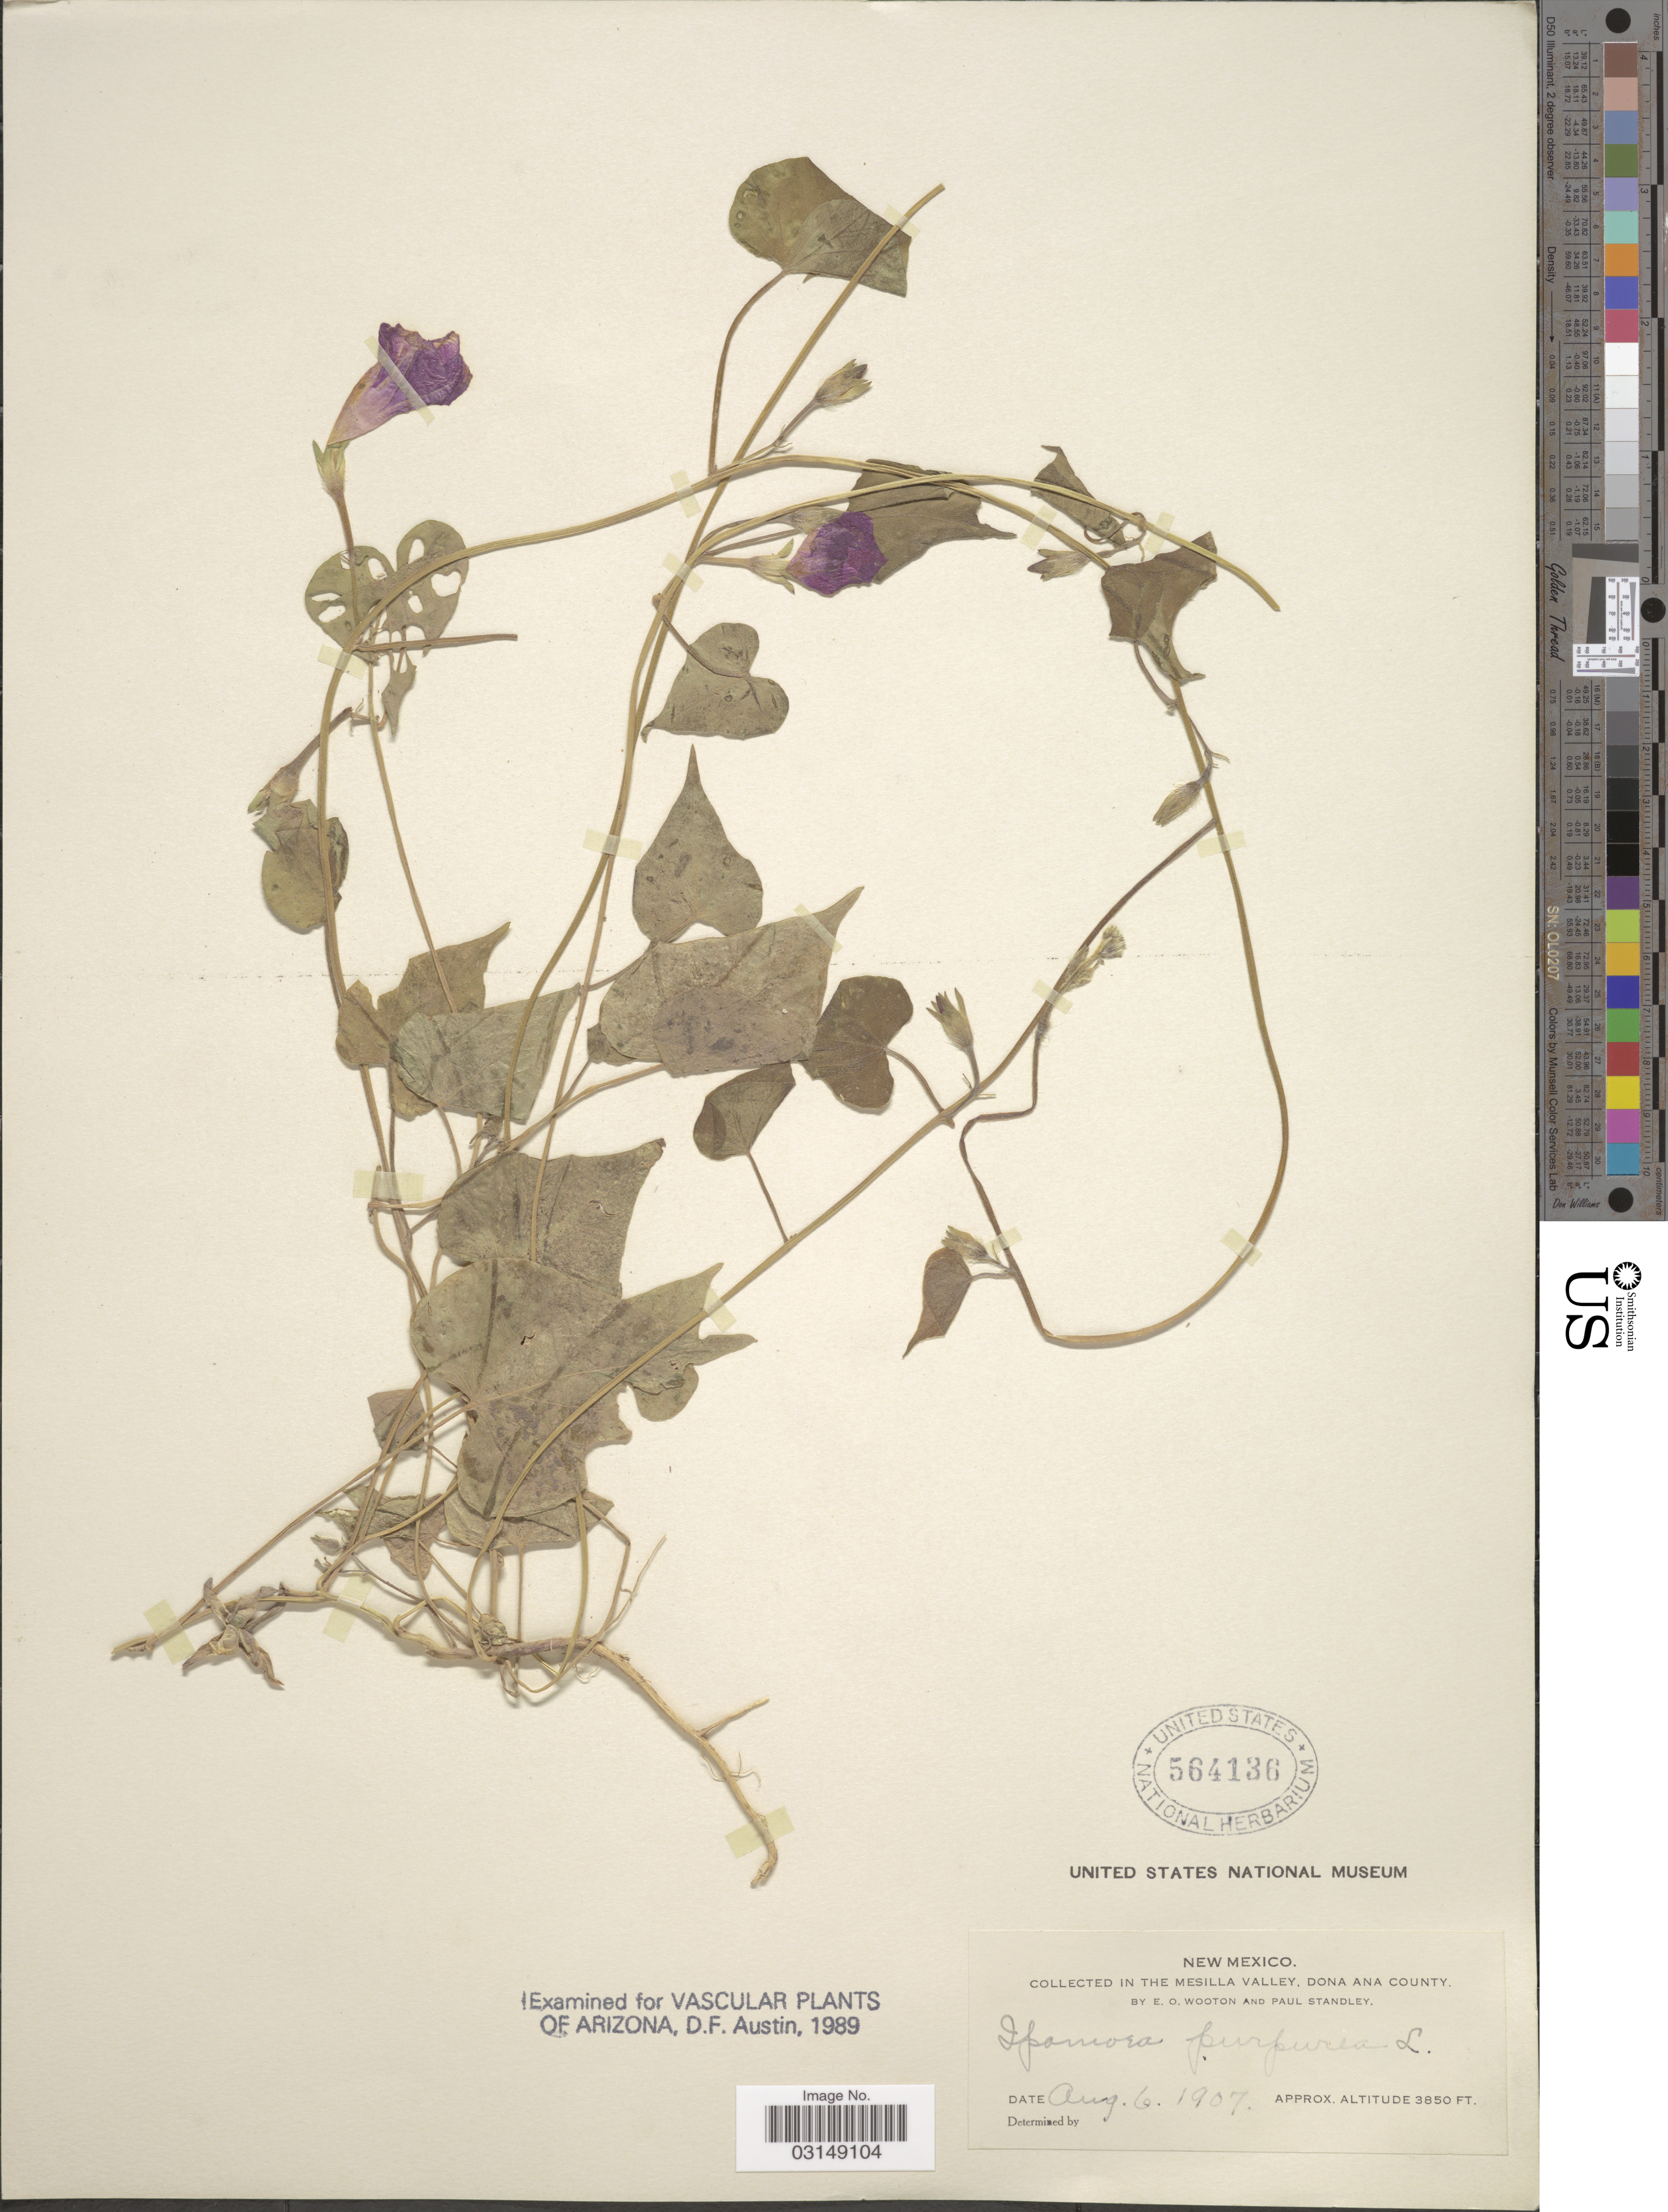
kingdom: Plantae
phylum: Tracheophyta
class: Magnoliopsida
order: Solanales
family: Convolvulaceae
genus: Ipomoea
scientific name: Ipomoea purpurea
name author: (L.) Roth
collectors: E. O. Wooton & P. C. Standley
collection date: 1907-08-06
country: United States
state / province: New Mexico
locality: Mesila Valley, Dona Ana County.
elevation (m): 1173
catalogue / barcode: US 564136